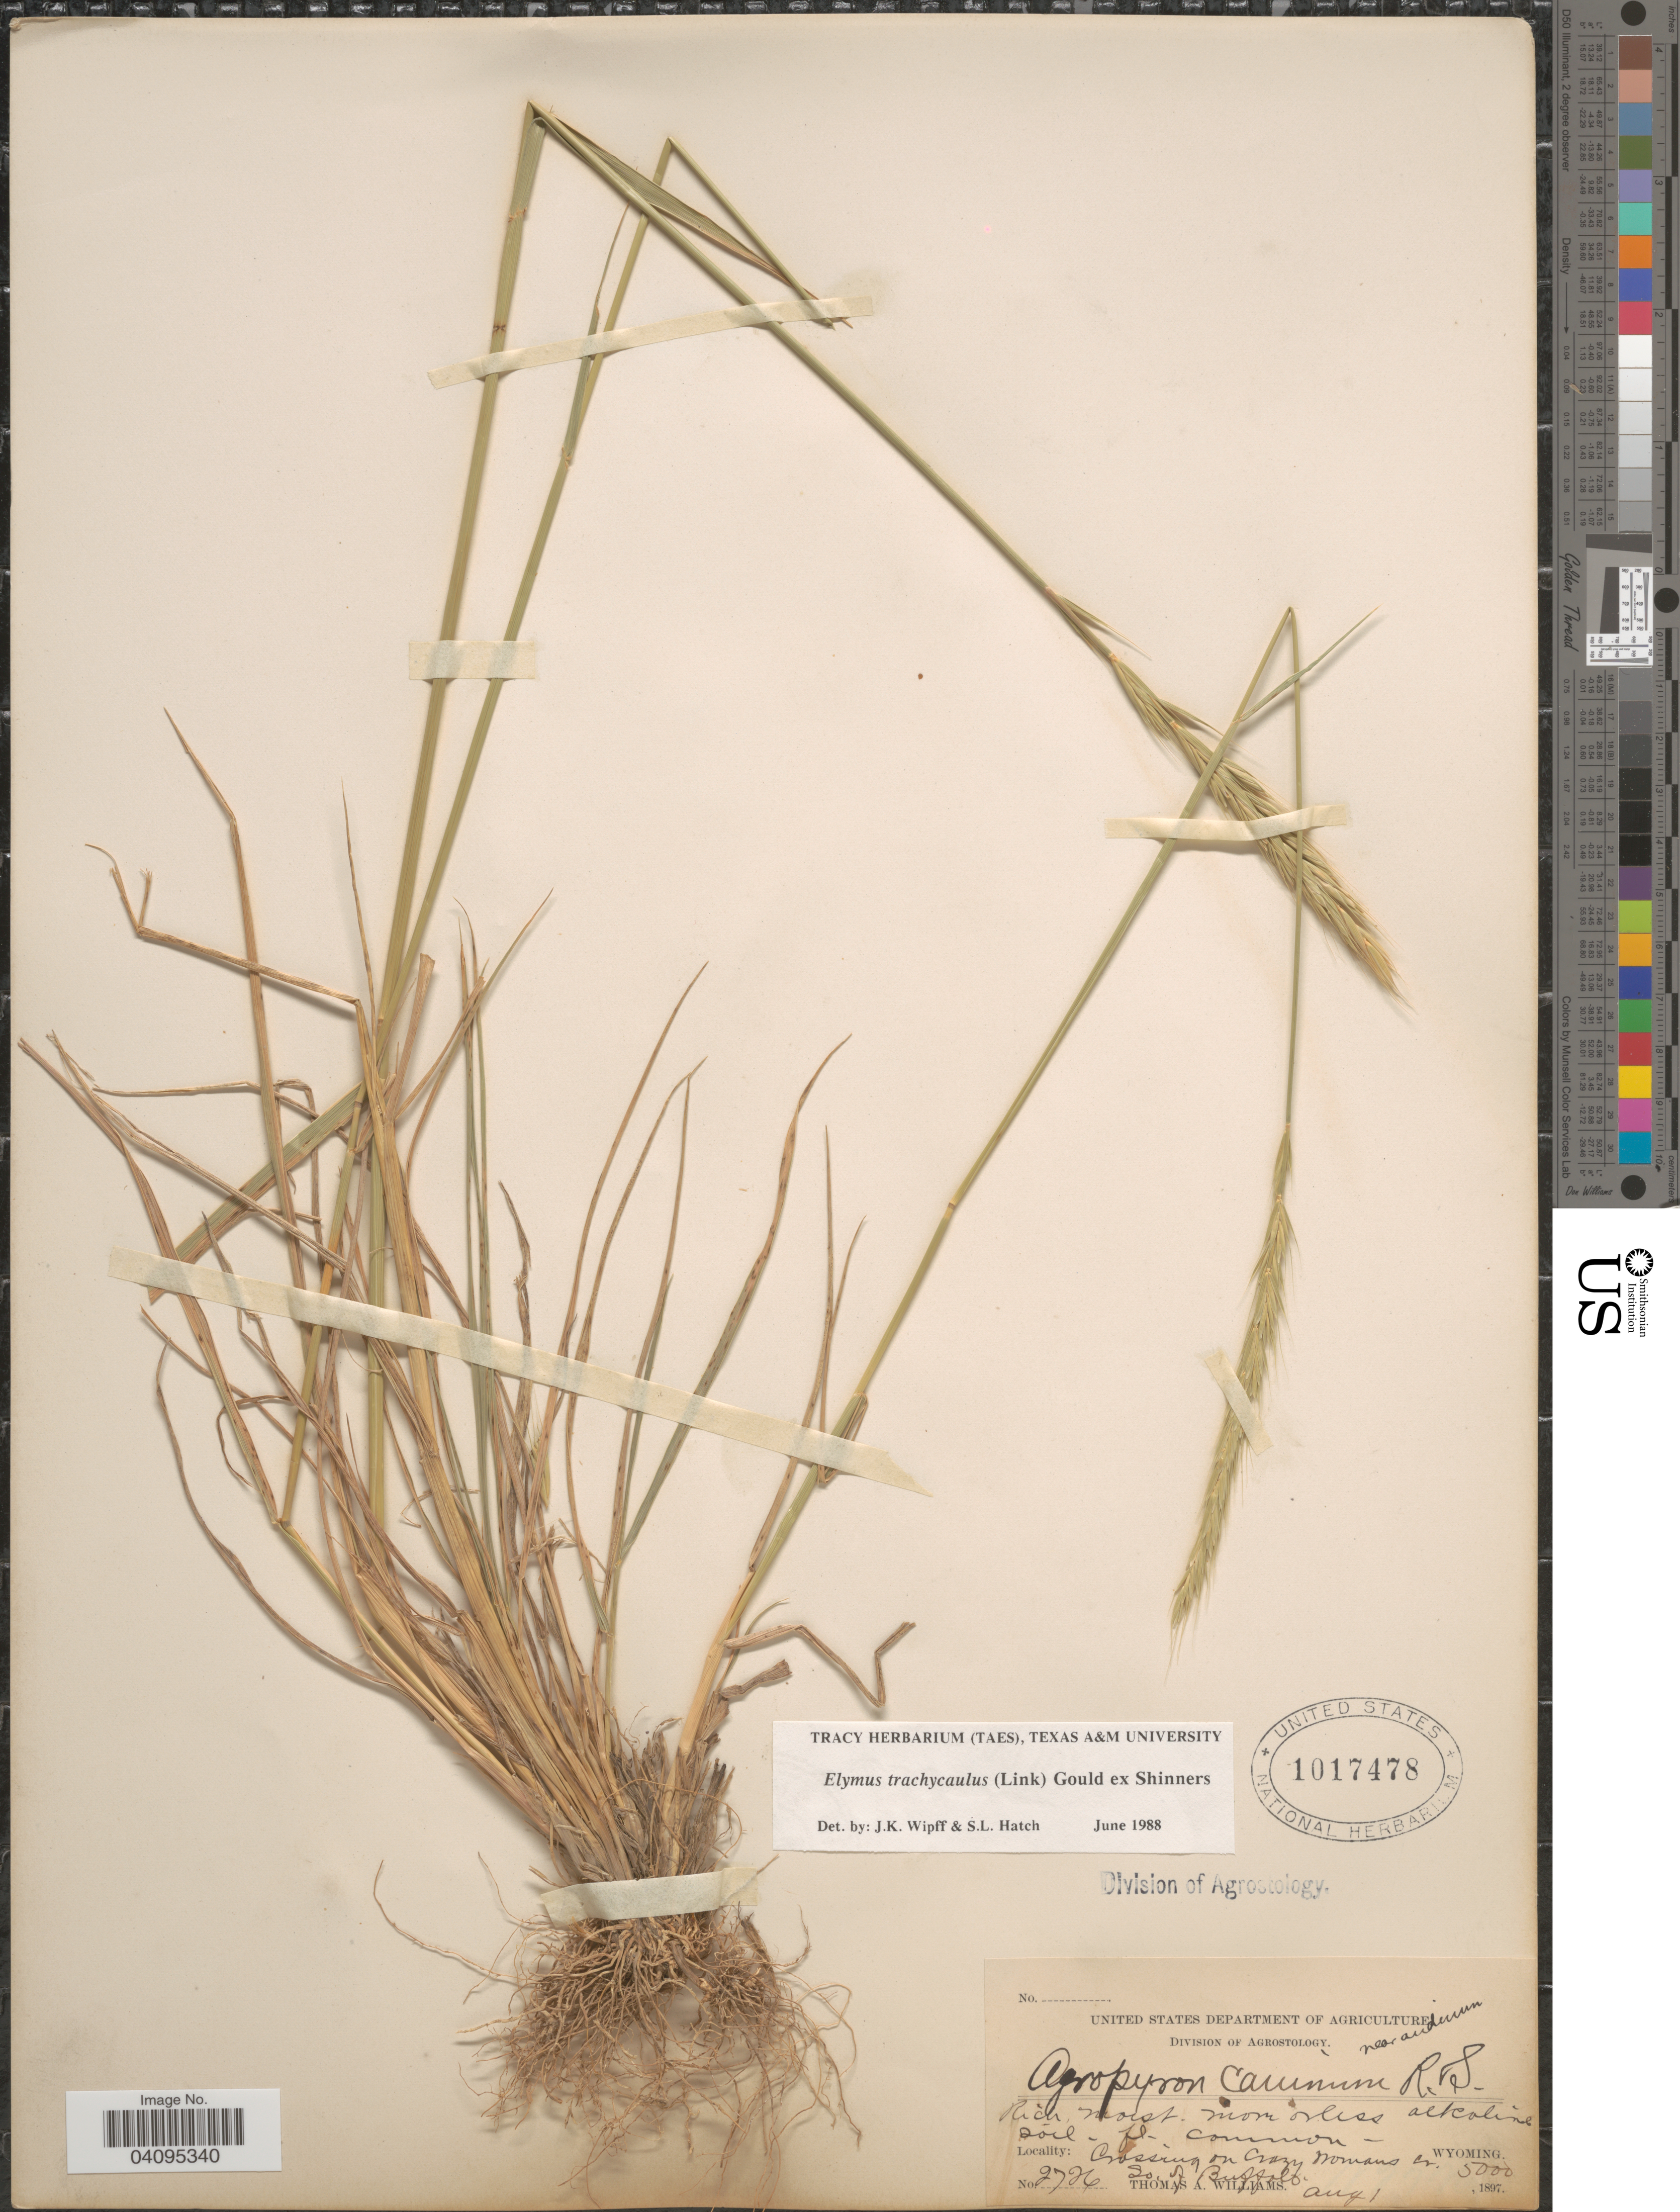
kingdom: Plantae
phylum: Tracheophyta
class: Liliopsida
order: Poales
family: Poaceae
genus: Elymus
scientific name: Elymus trachycaulus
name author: (Link) Gould ex Shinners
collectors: T. A. Williams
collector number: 2726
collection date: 1897-08-01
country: United States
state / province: Wyoming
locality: Rich moist. more or less alkaline soil. Crossing on Crazy Woman Cr. So. of Buffalo.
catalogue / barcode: US 1017478